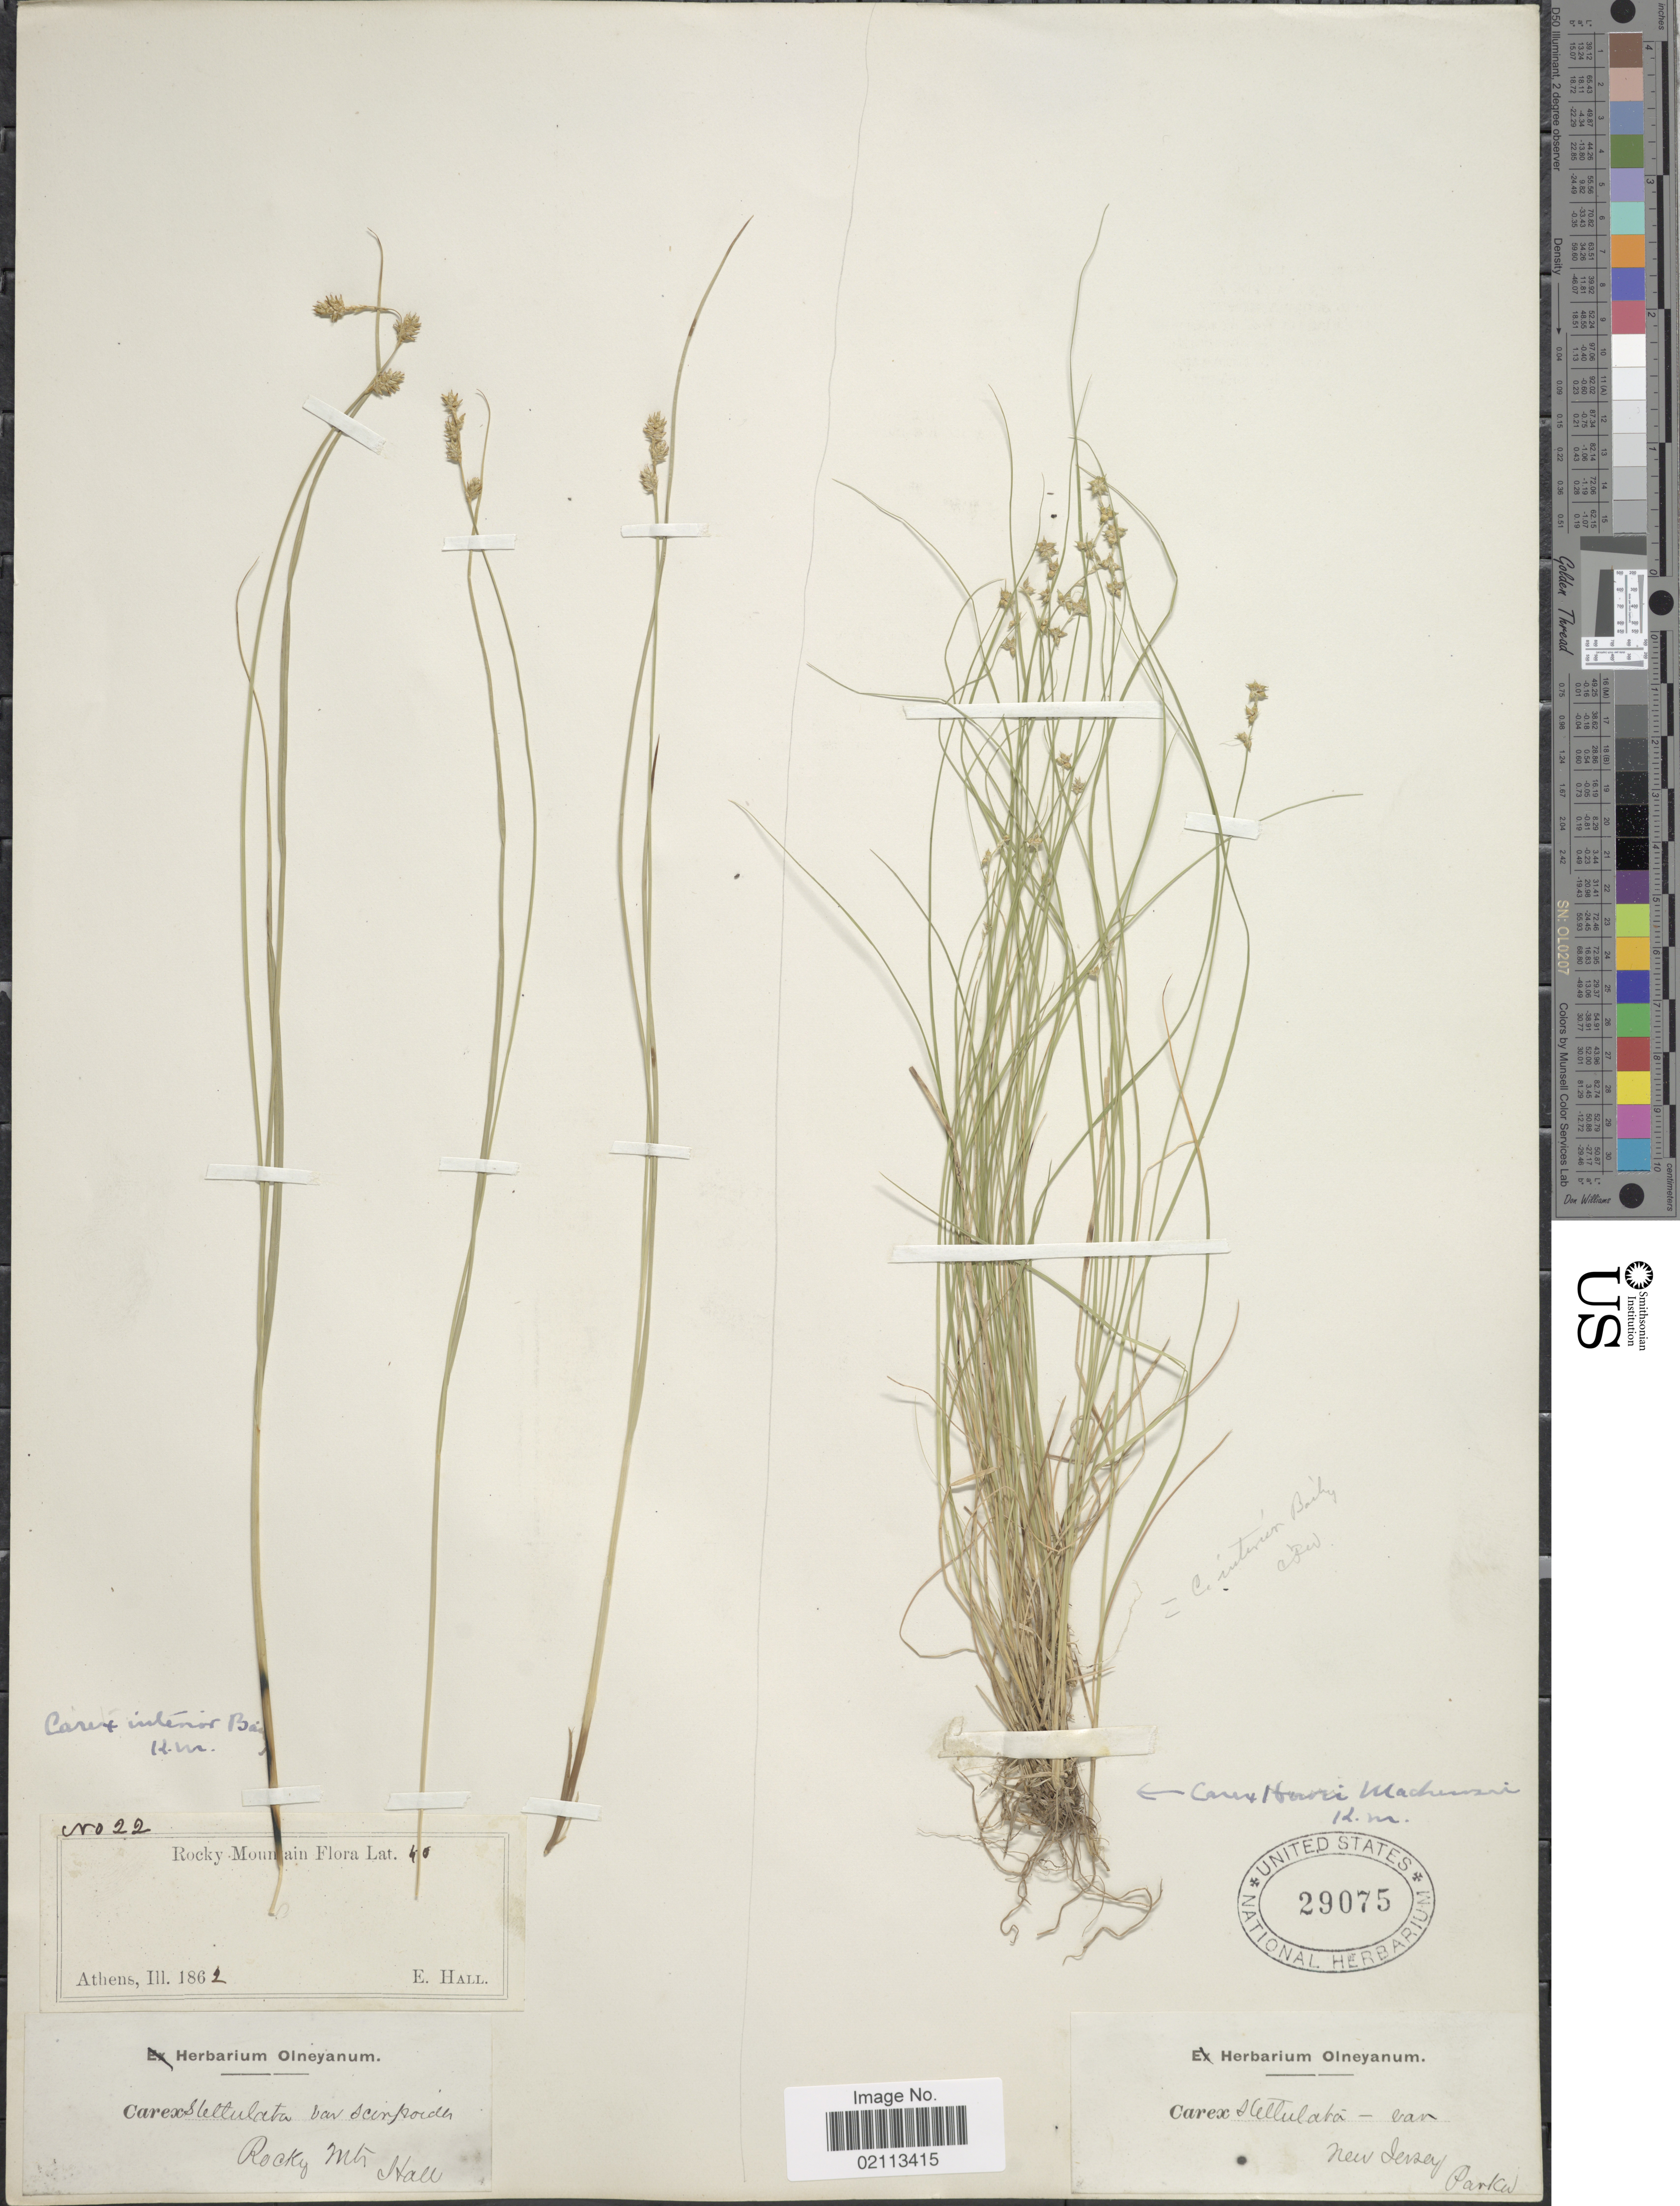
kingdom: Plantae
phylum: Tracheophyta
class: Liliopsida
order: Poales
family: Cyperaceae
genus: Carex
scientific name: Carex howei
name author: Mack.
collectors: -. Parker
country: United States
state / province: New Jersey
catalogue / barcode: US 29075-2